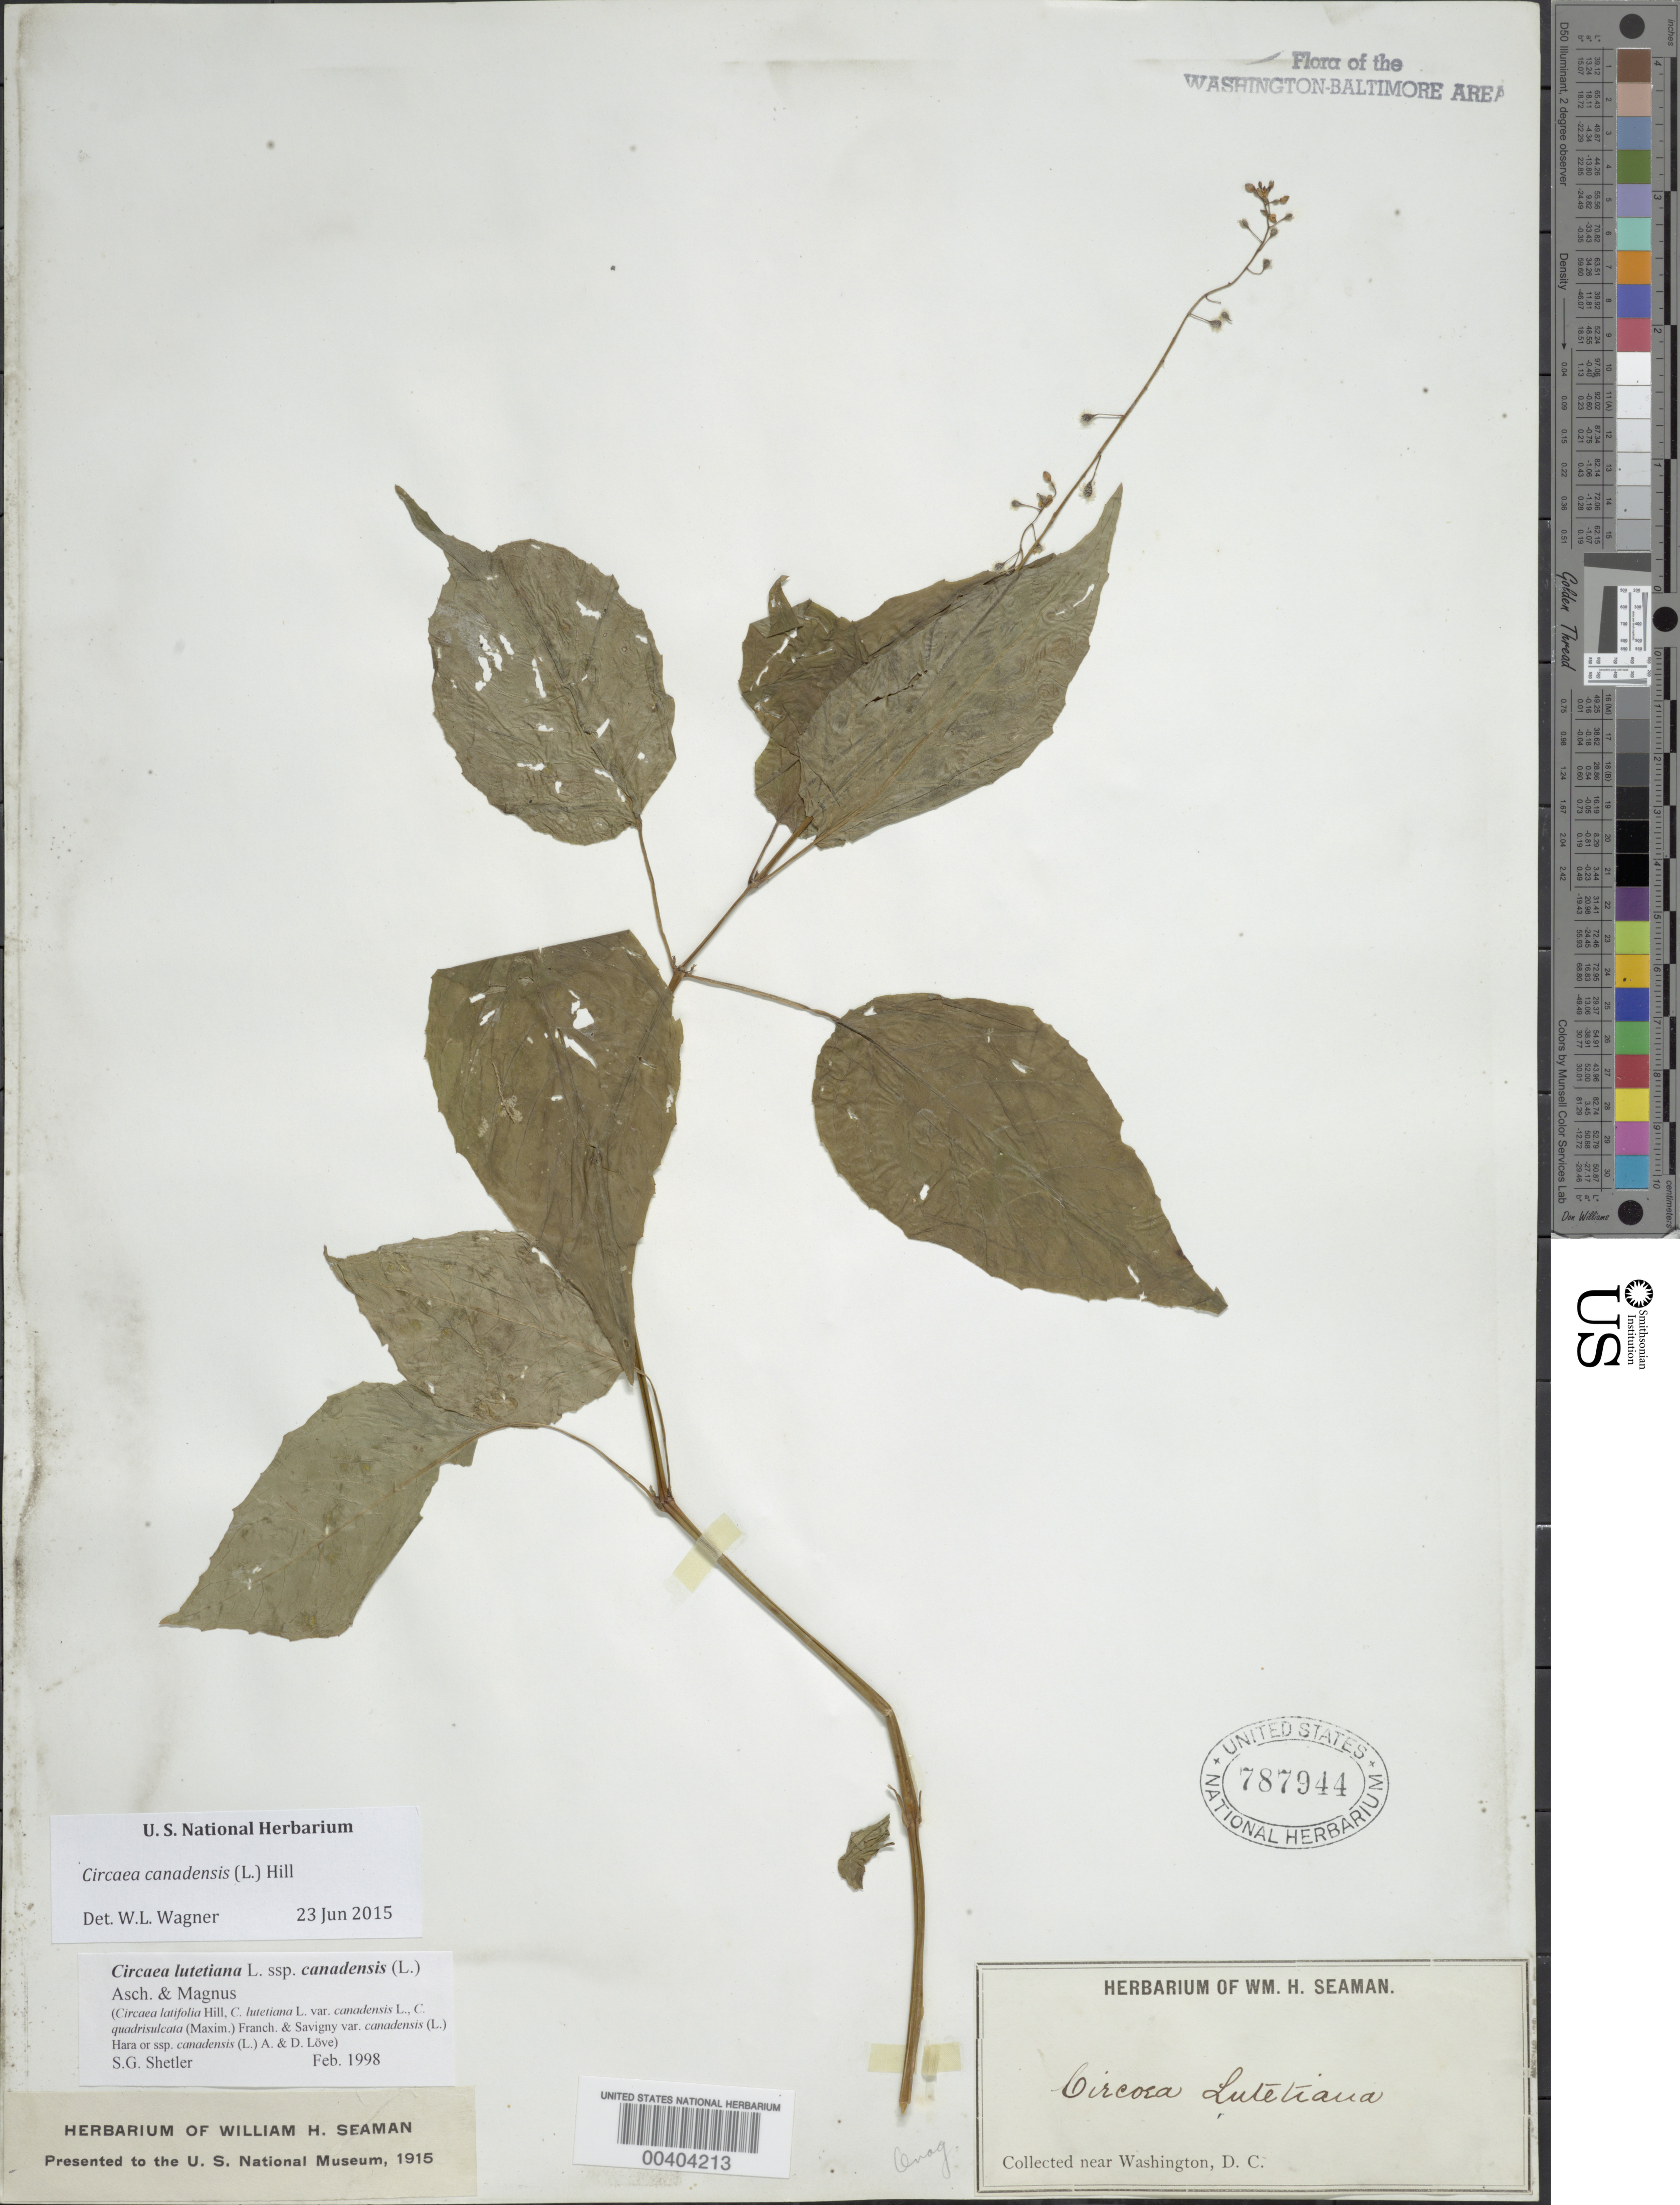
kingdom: Plantae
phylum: Tracheophyta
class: Magnoliopsida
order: Myrtales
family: Onagraceae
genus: Circaea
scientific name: Circaea canadensis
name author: (L.) Hill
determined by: Wagner, W. L., (BOT), Smithsonian Institution - National Museum of Natural History (UNITED STATES)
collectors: W. Seaman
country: United States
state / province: District of Columbia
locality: Collected near Washington DC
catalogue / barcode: US 787944